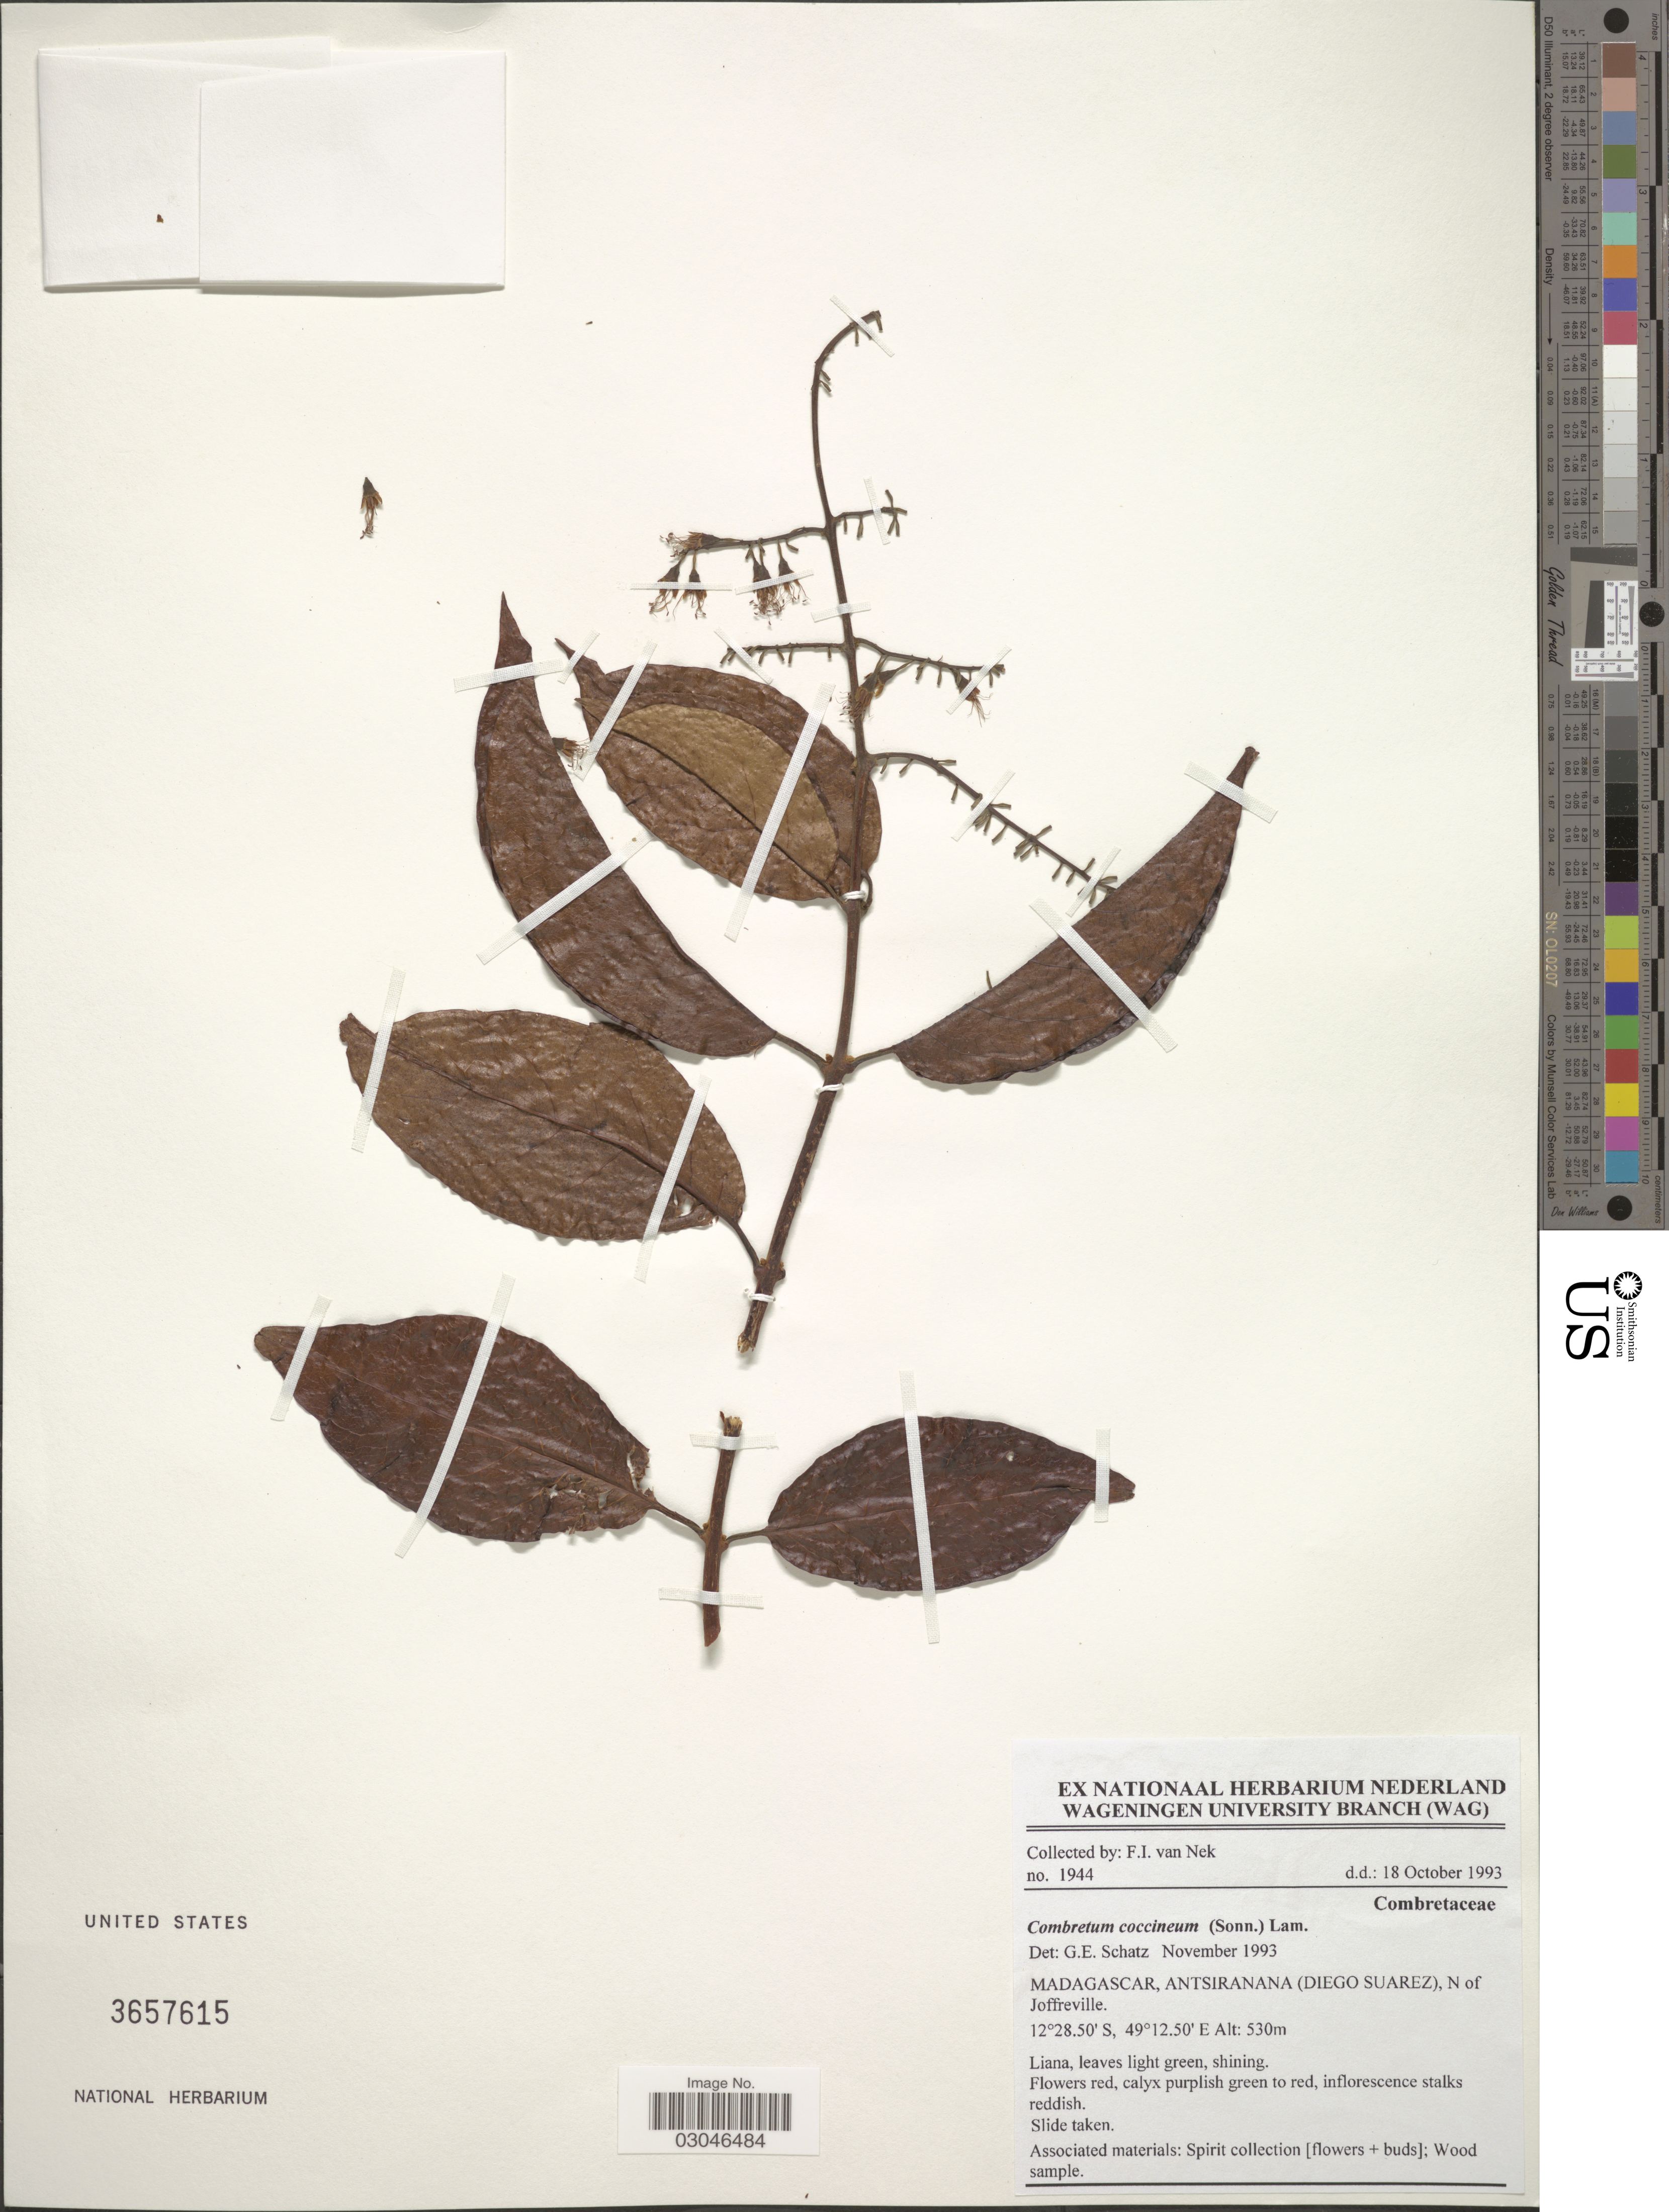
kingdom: Plantae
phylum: Tracheophyta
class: Magnoliopsida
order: Myrtales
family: Combretaceae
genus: Combretum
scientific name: Combretum coccineum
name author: Lam.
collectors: F. van Nek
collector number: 1944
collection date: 1993-10-18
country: Madagascar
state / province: Diana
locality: (Diego Suarez), N of Joffreville.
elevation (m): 530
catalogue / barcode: US 3657615